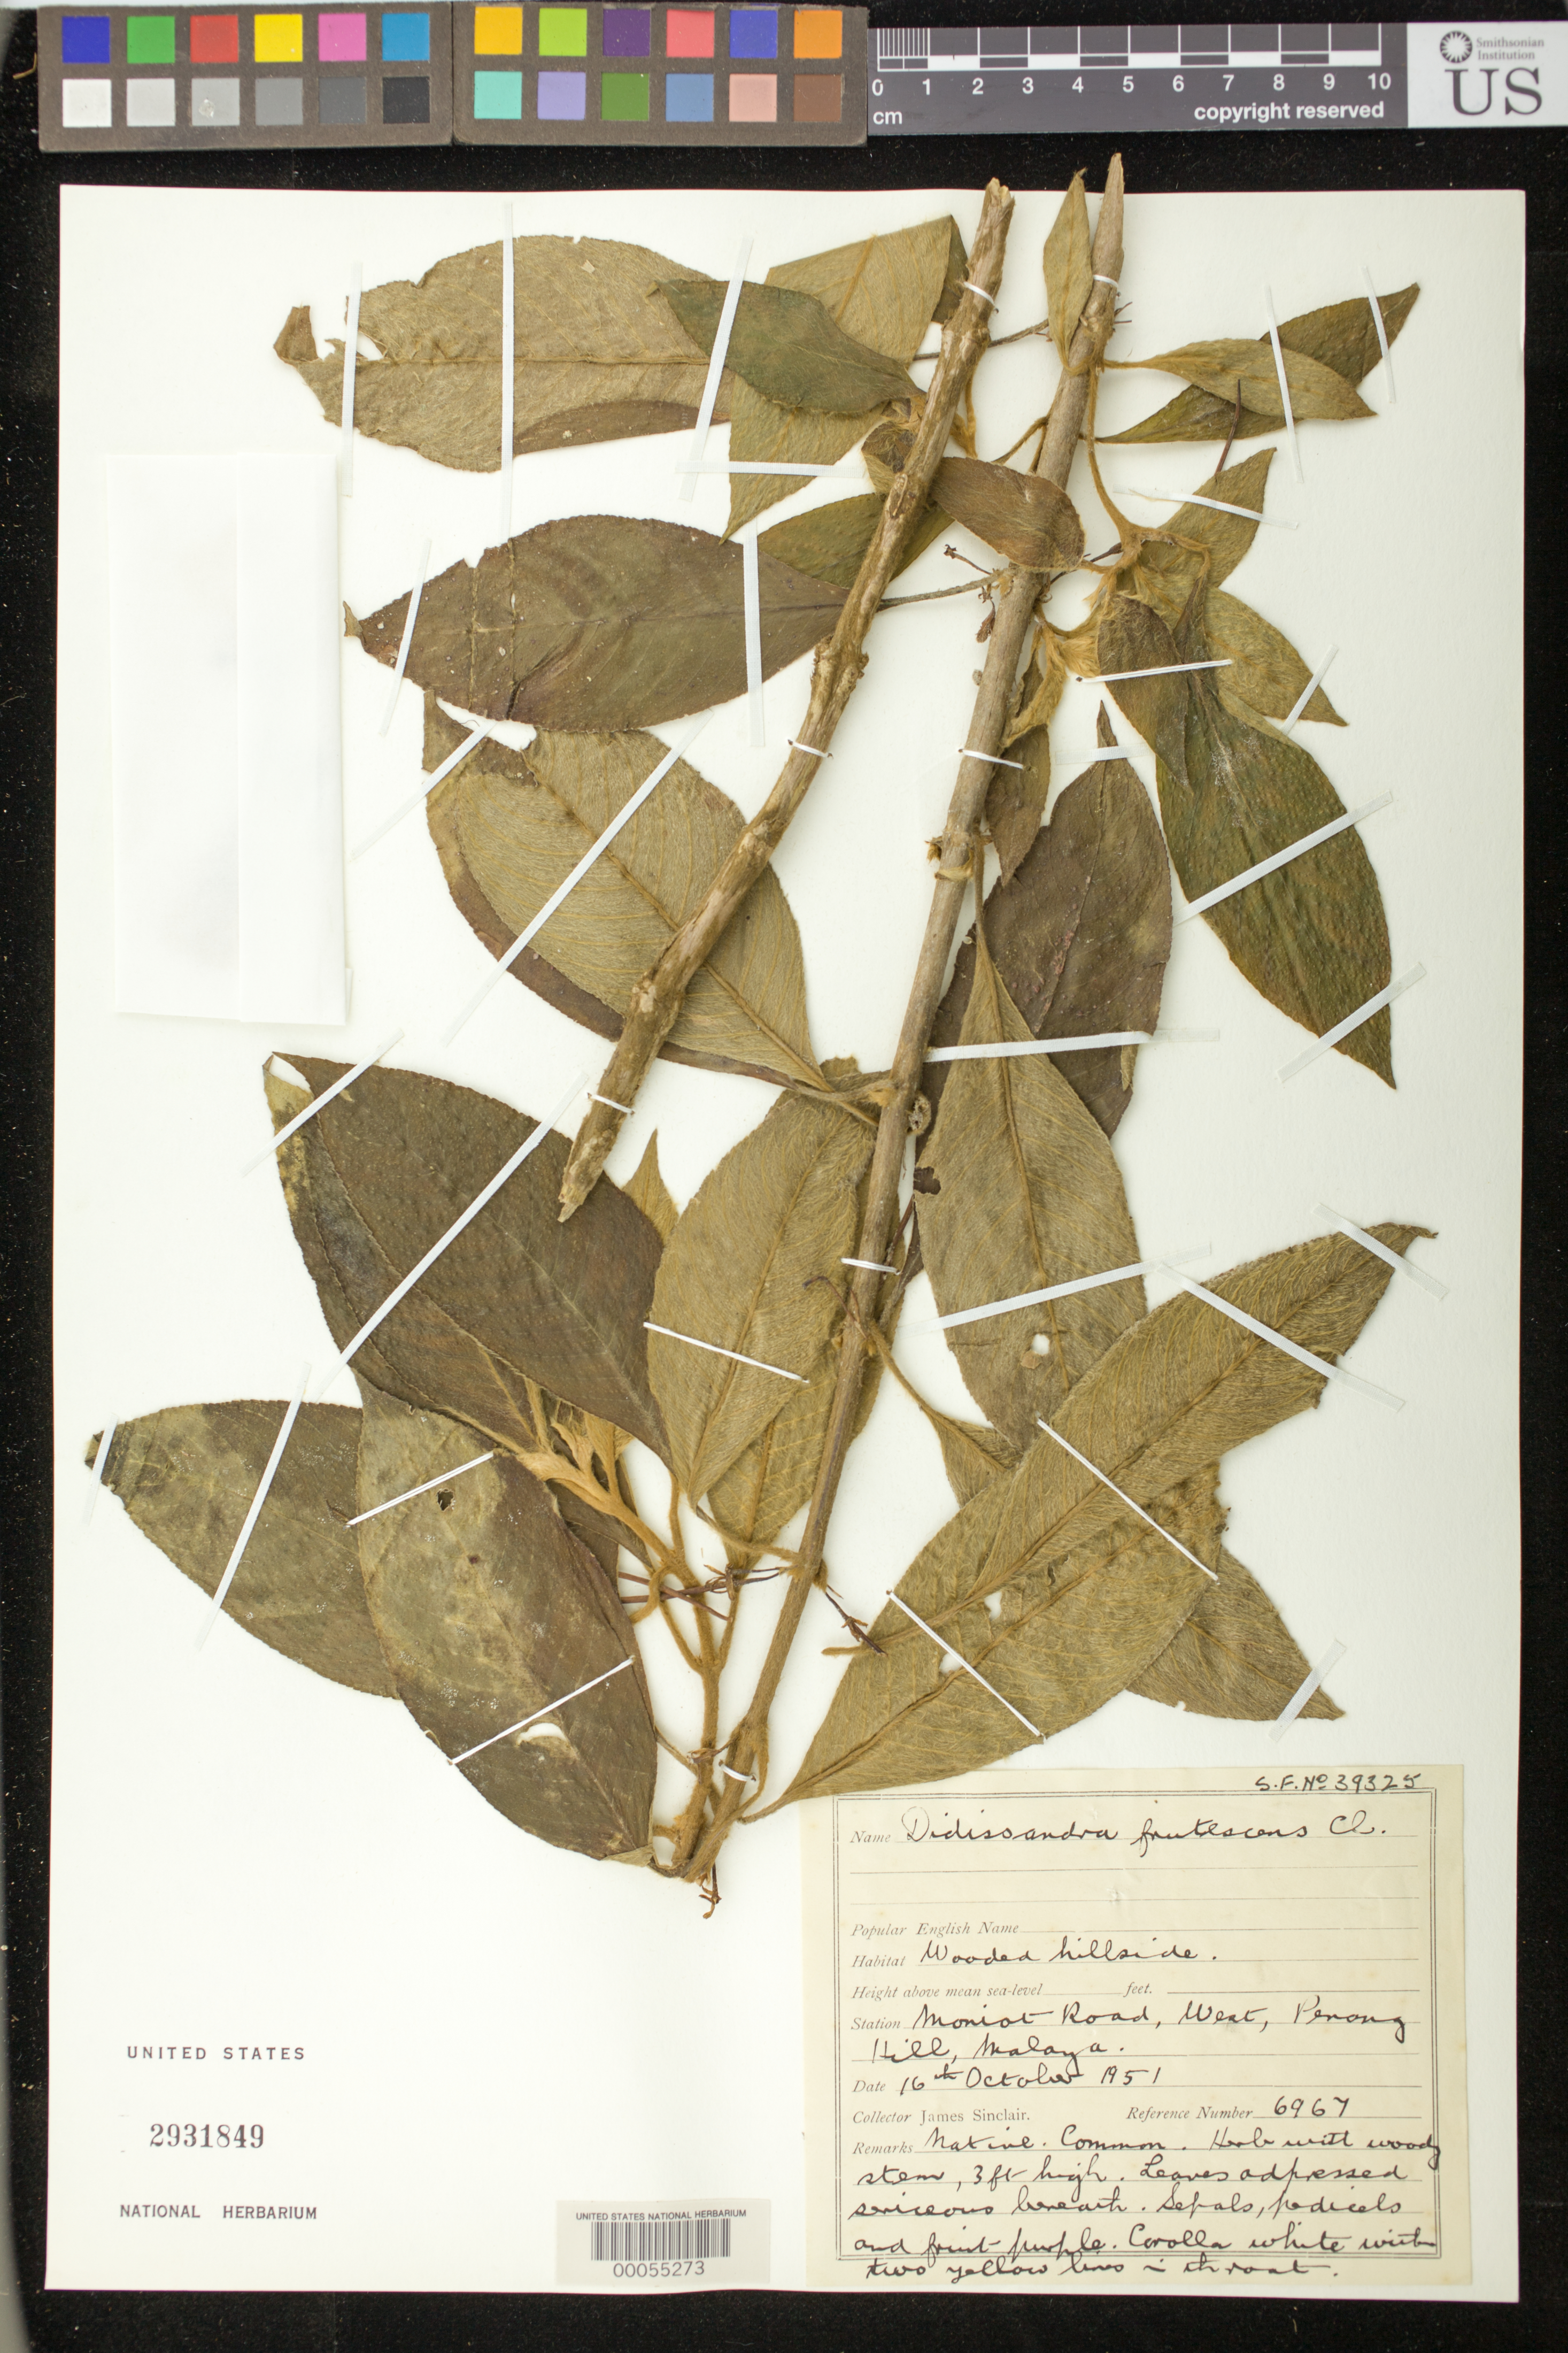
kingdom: Plantae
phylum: Tracheophyta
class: Magnoliopsida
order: Lamiales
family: Gesneriaceae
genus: Didissandra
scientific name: Didissandra frutescens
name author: (Jack) C.B. Clarke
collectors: J. Sinclair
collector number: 6967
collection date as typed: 16 Oct 1951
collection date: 1951-10-16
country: Malaysia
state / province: Pinang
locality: Penang, Moniot road, west, penang hill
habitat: Wooded hillside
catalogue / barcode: US 2931849